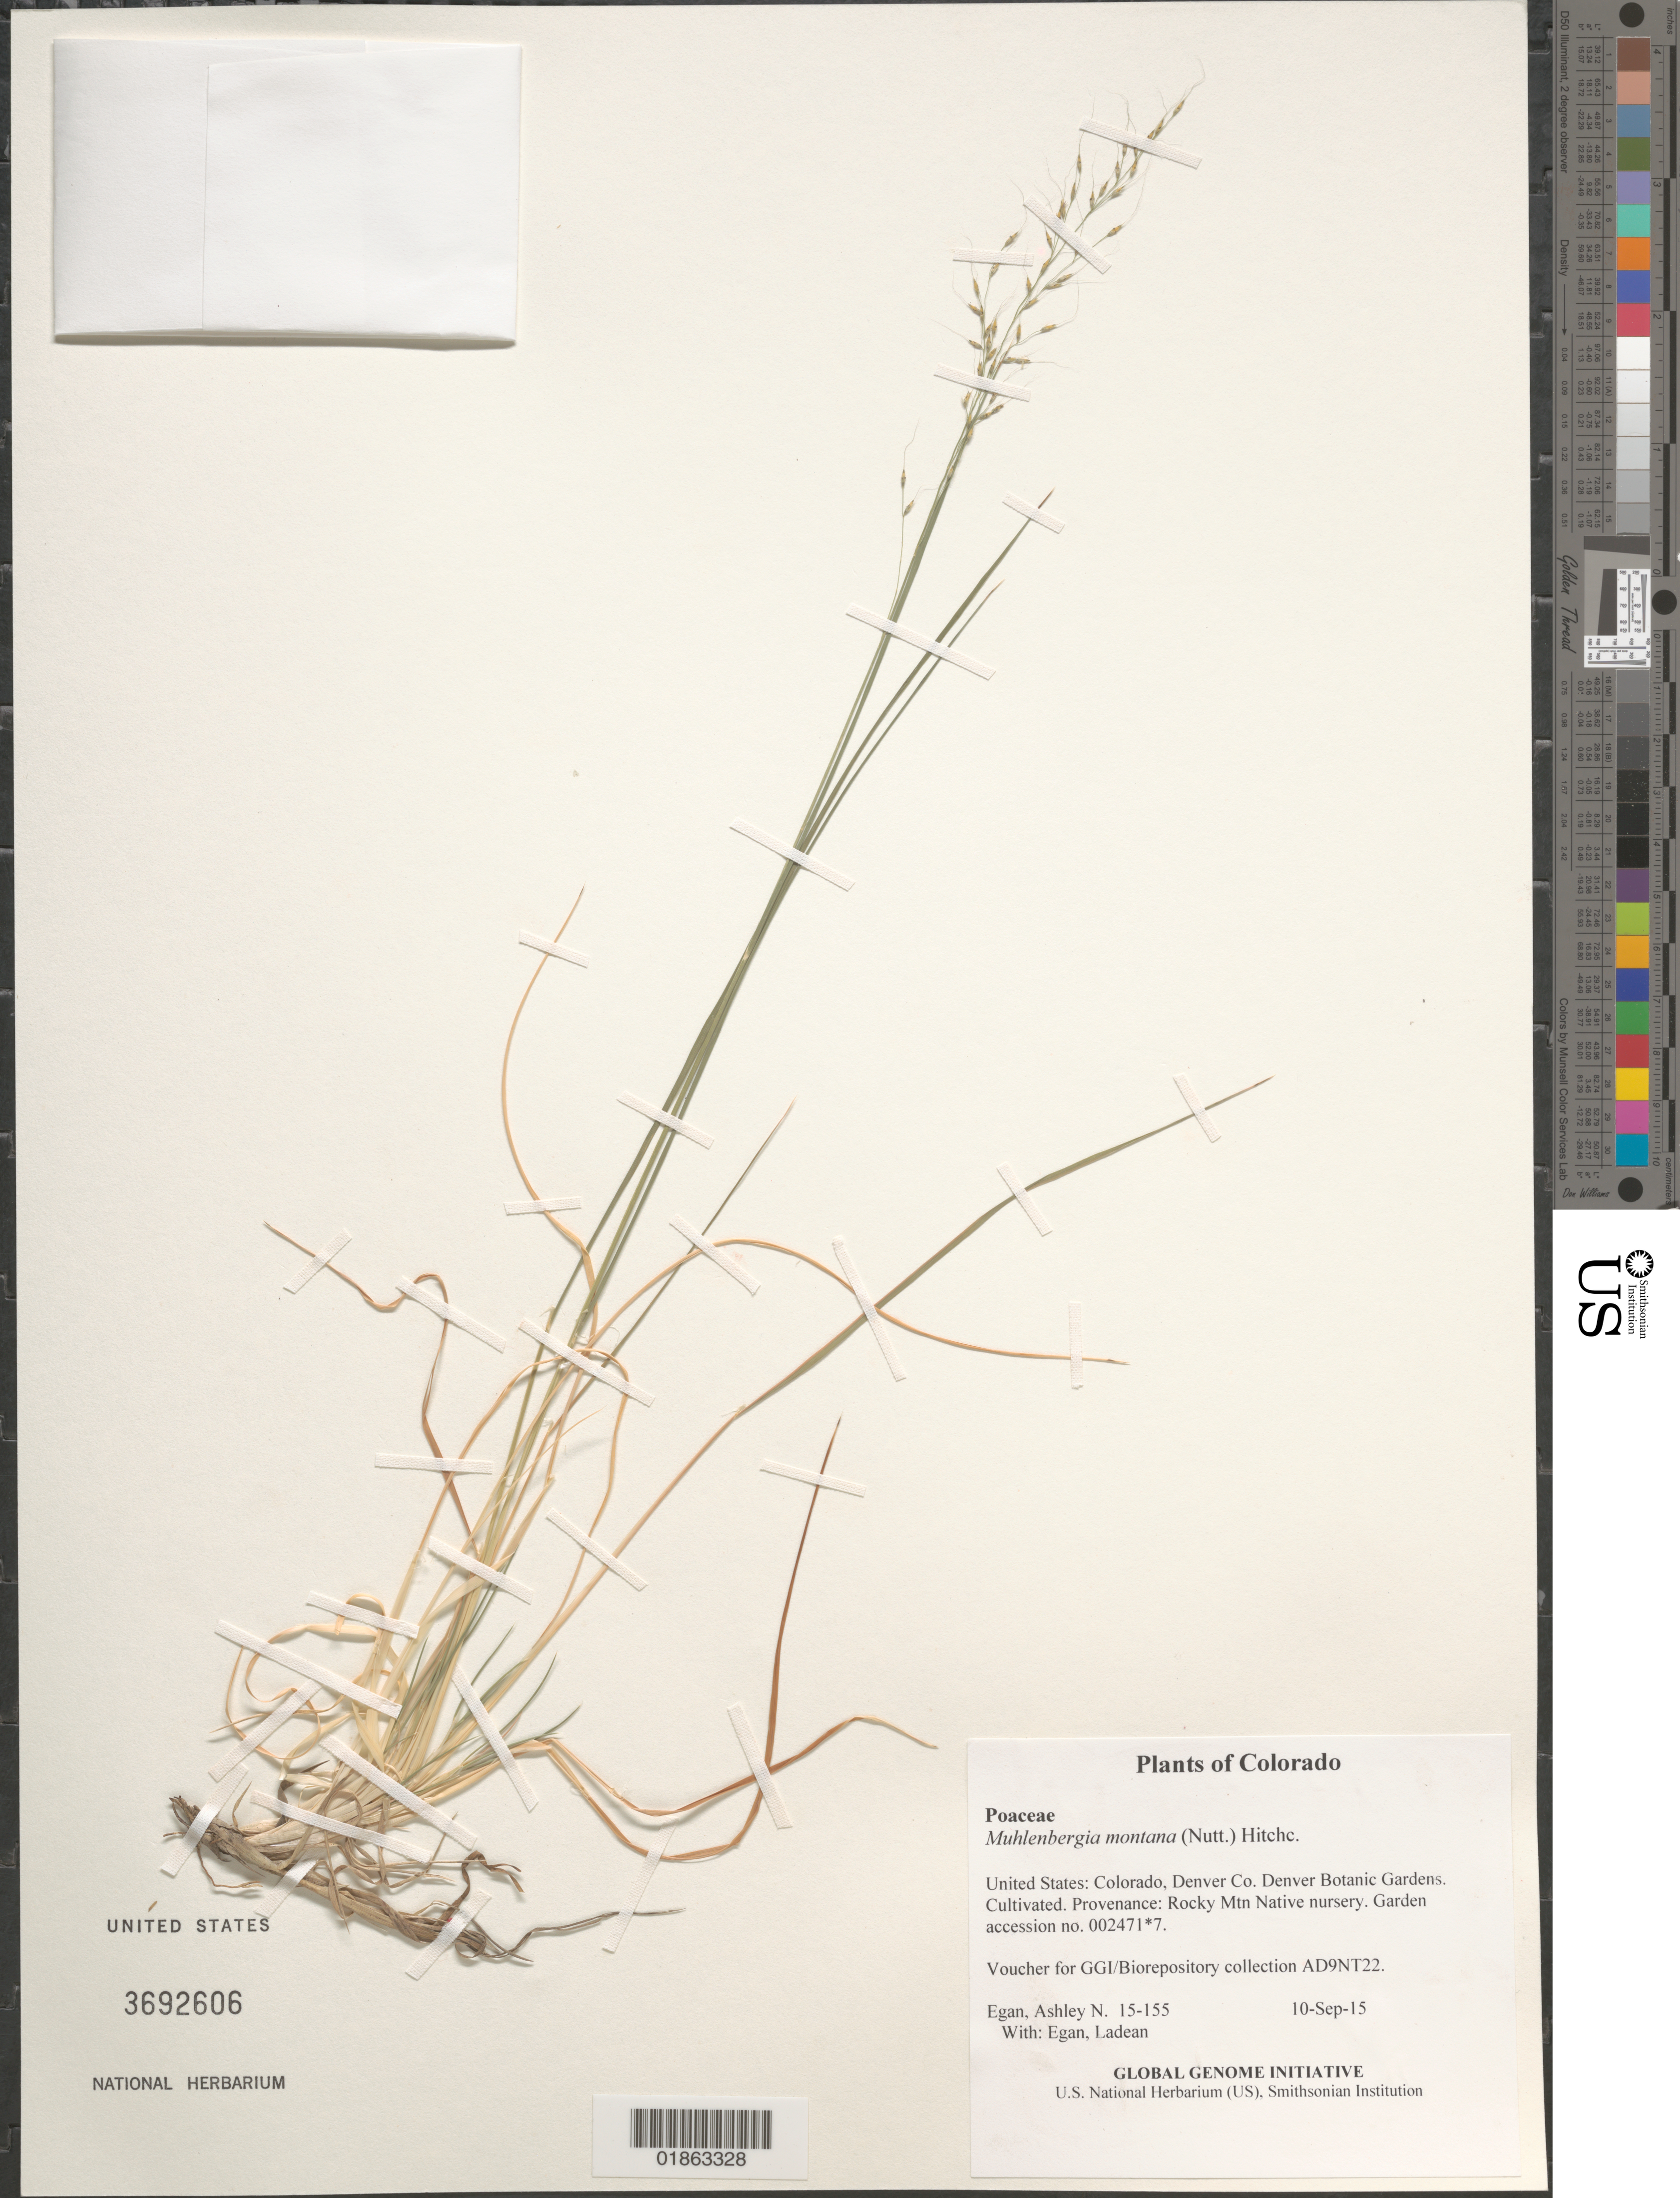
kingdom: Plantae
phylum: Tracheophyta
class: Liliopsida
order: Poales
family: Poaceae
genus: Muhlenbergia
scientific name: Muhlenbergia montana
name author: (Nutt.) Hitchc.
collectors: A. N. Egan & L. Egan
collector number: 15-155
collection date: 2015-09-10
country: United States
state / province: Colorado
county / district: Denver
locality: Denver Botanic Gardens. Cultivated. Provenance: Rocky Mtn Native nursery. Garden accession no. 002471.7.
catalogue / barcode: US 3692606